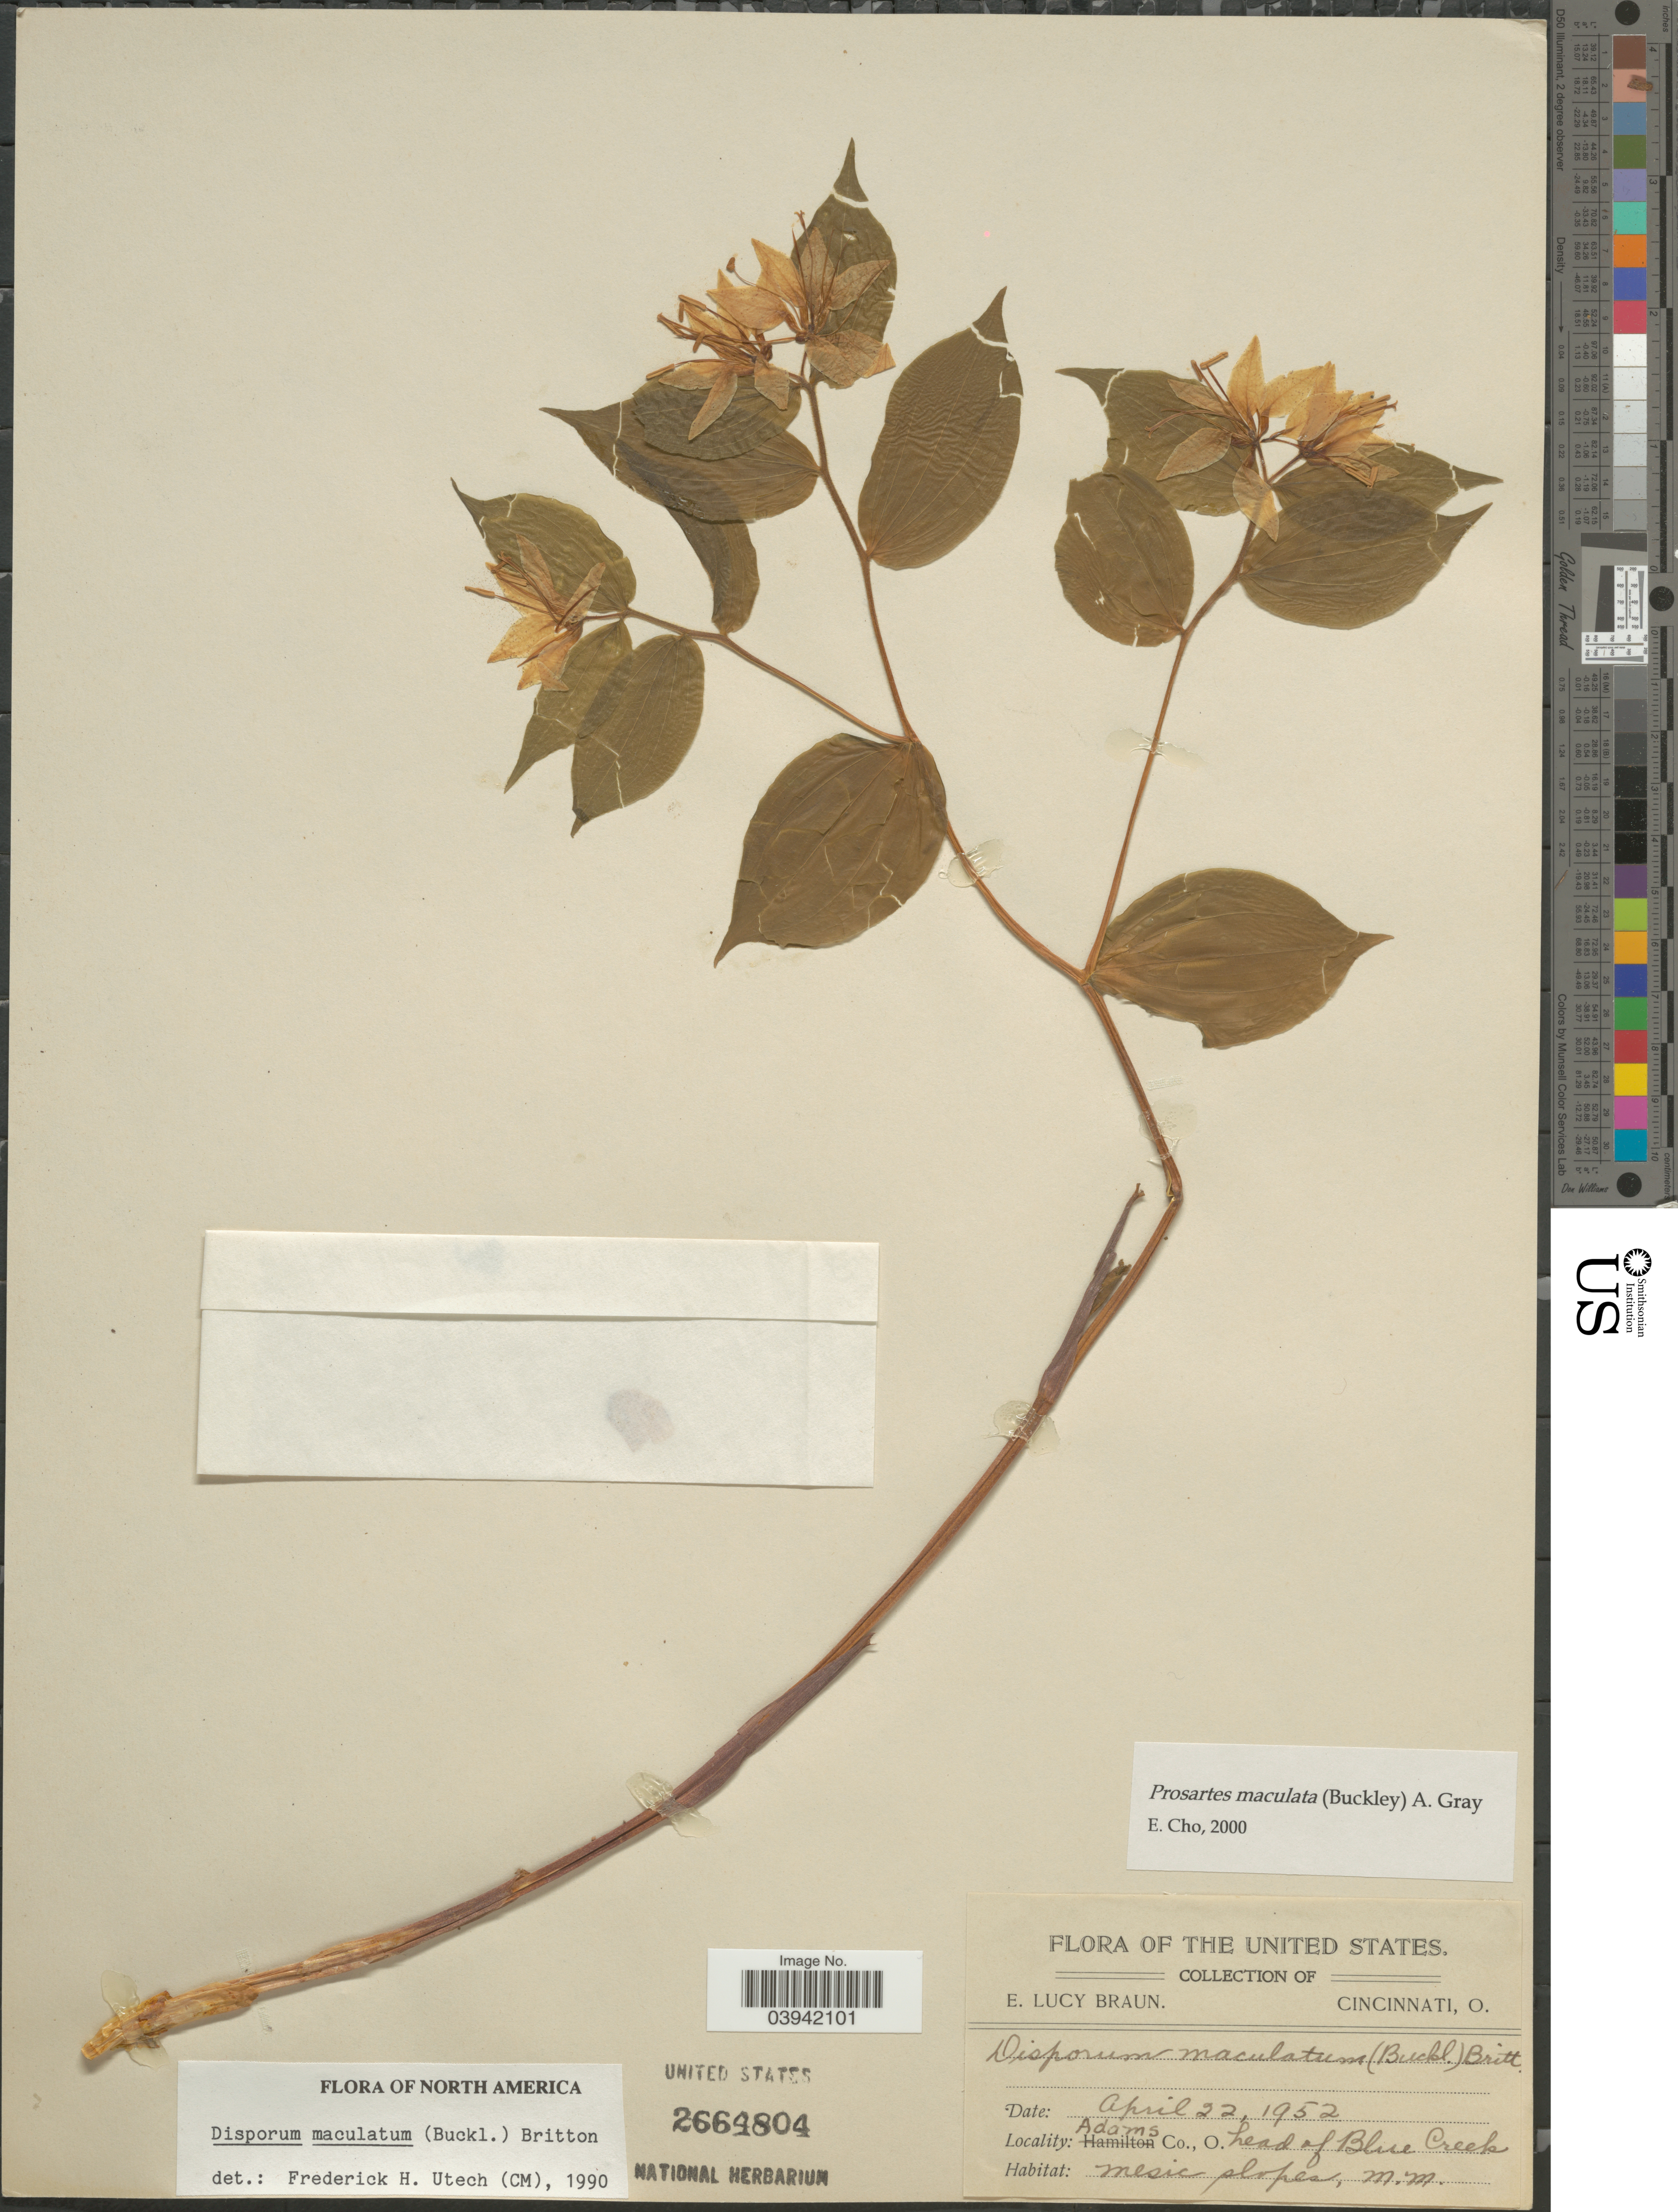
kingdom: Plantae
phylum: Tracheophyta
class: Liliopsida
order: Liliales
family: Liliaceae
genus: Prosartes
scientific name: Prosartes maculata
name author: (Buckley) A. Gray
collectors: E. L. Braun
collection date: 1952-04-22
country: United States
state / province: Ohio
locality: Adams Co. Head of Blue Creek.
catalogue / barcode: US 2664804